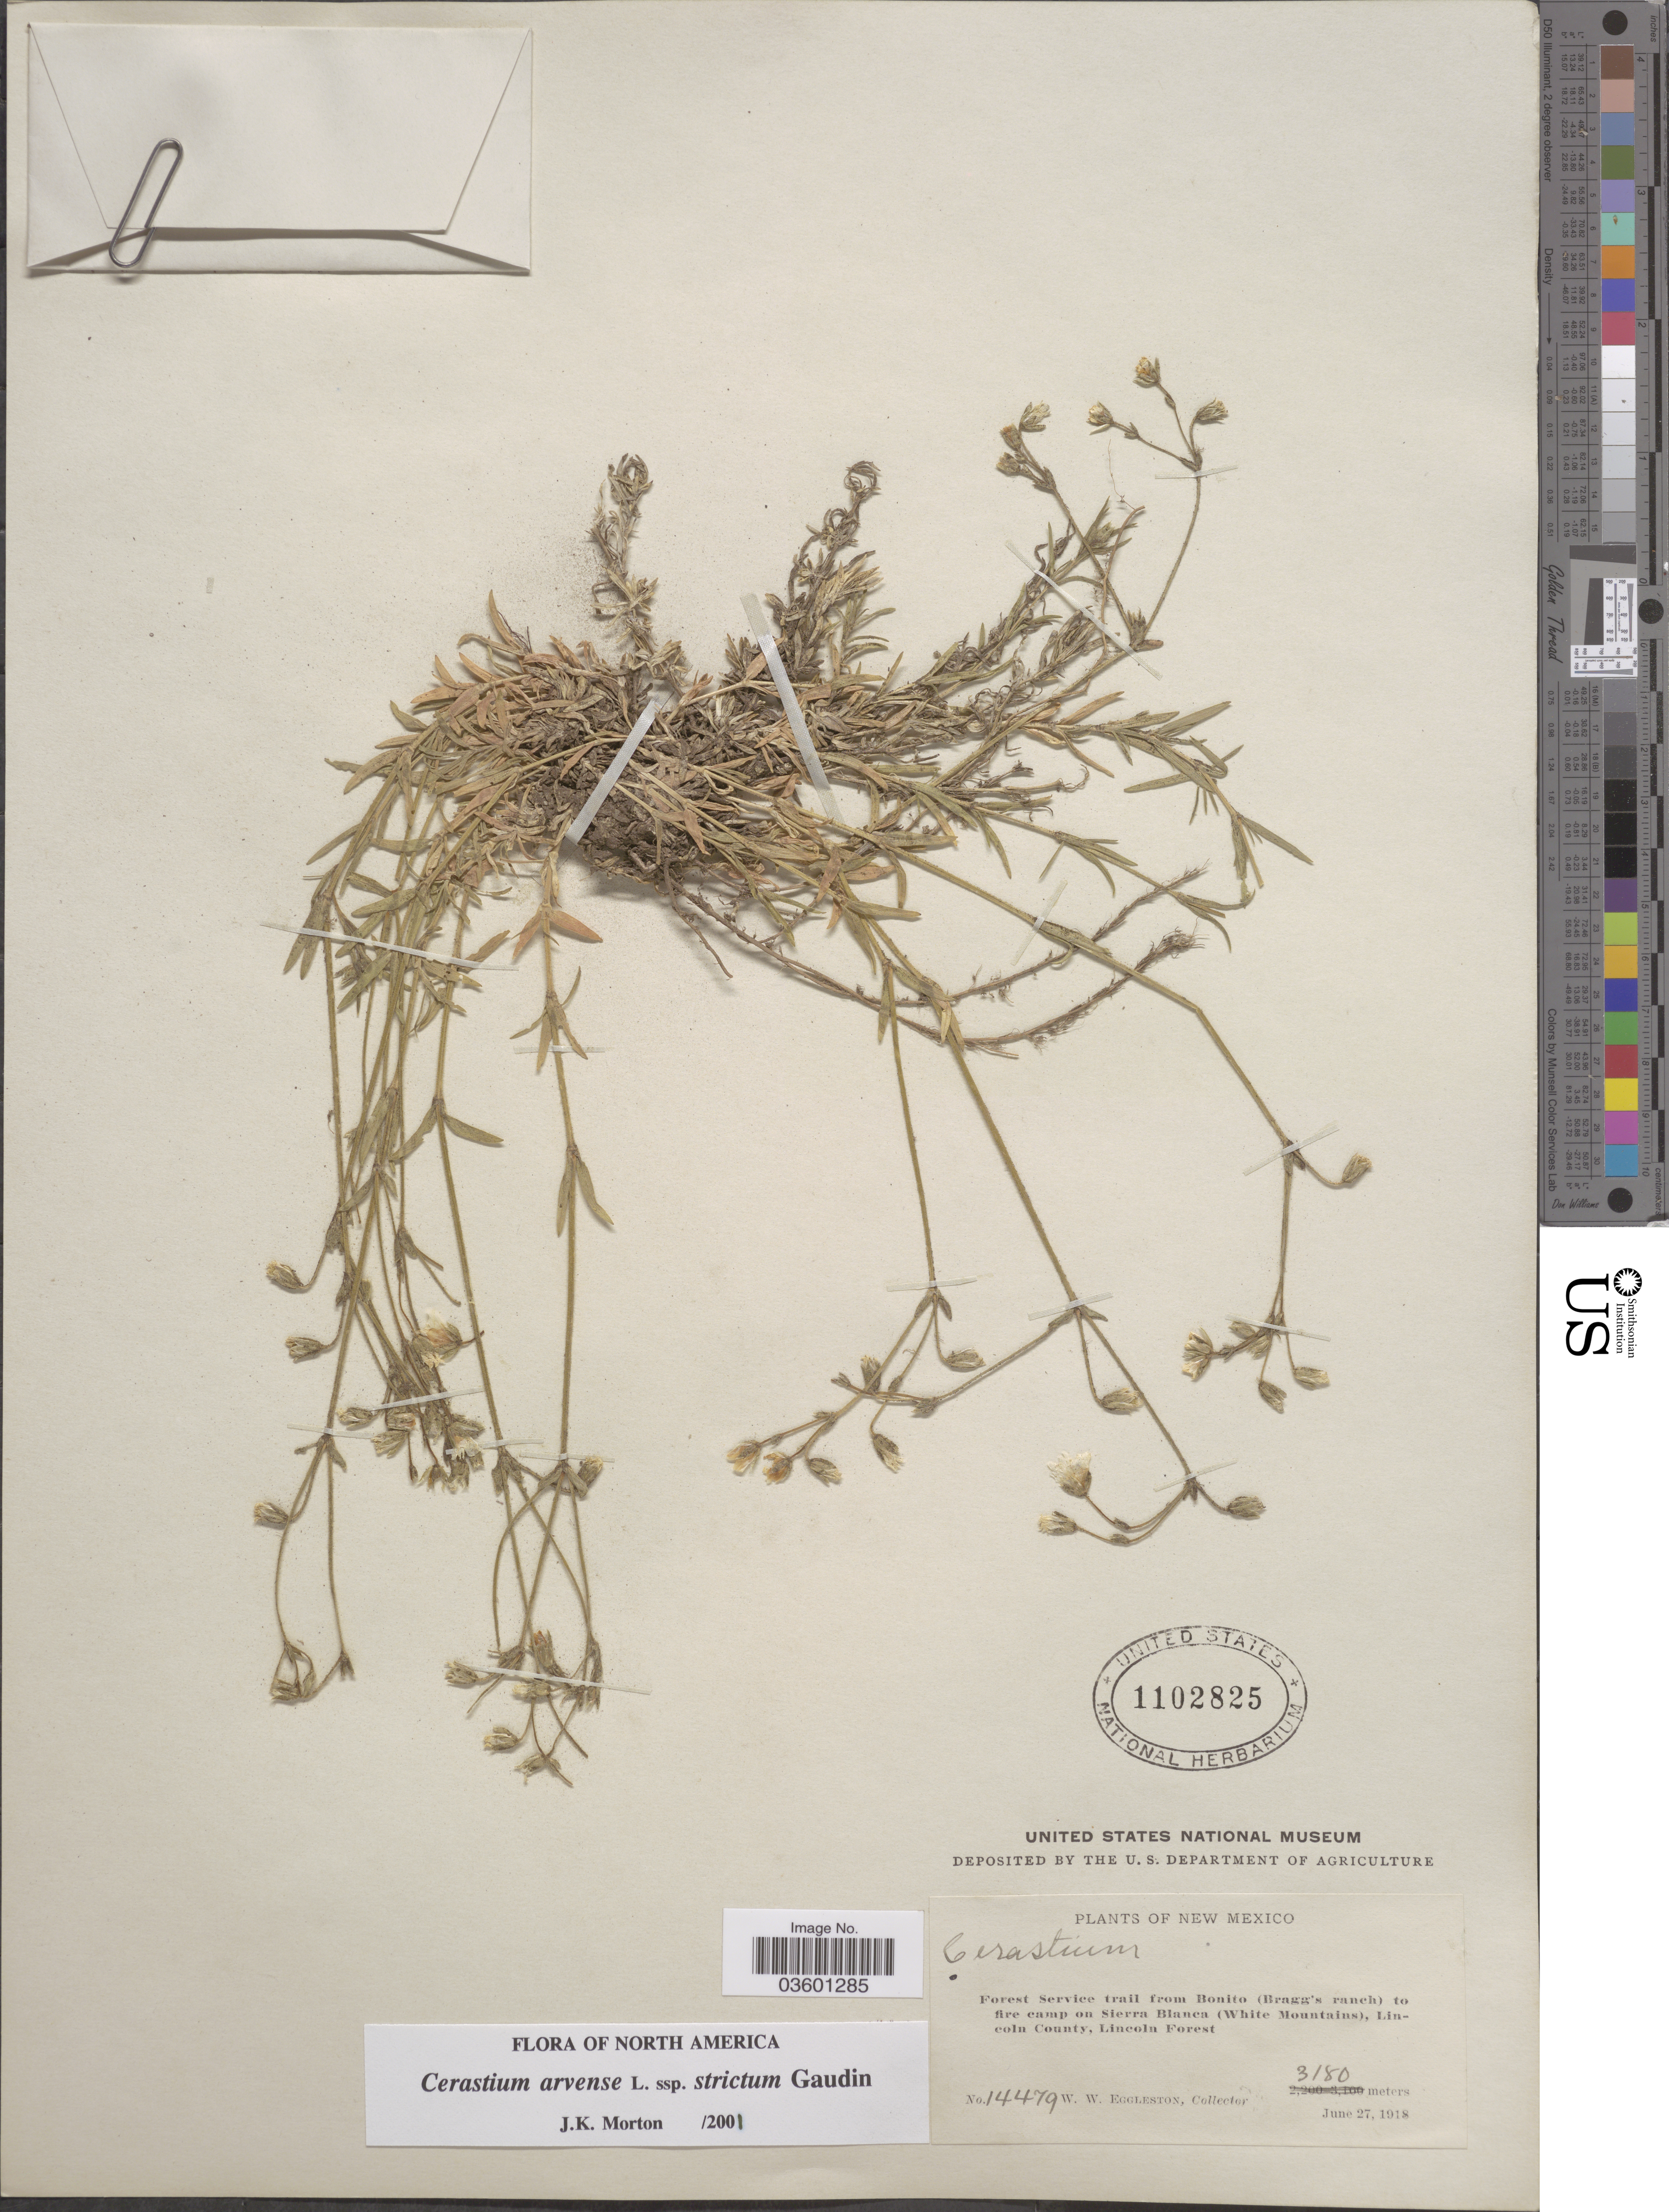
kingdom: Plantae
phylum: Tracheophyta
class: Magnoliopsida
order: Caryophyllales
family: Caryophyllaceae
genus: Cerastium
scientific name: Cerastium arvense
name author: L.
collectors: W. W. Eggleston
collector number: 14479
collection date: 1918-06-27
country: United States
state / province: New Mexico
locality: Forest Service Trail from Bonito (Bragg's ranch) to fire camp on Sierra Blanca (White Mountains), Lincoln County, Lincoln Forest.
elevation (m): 3180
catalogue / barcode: US 1102825